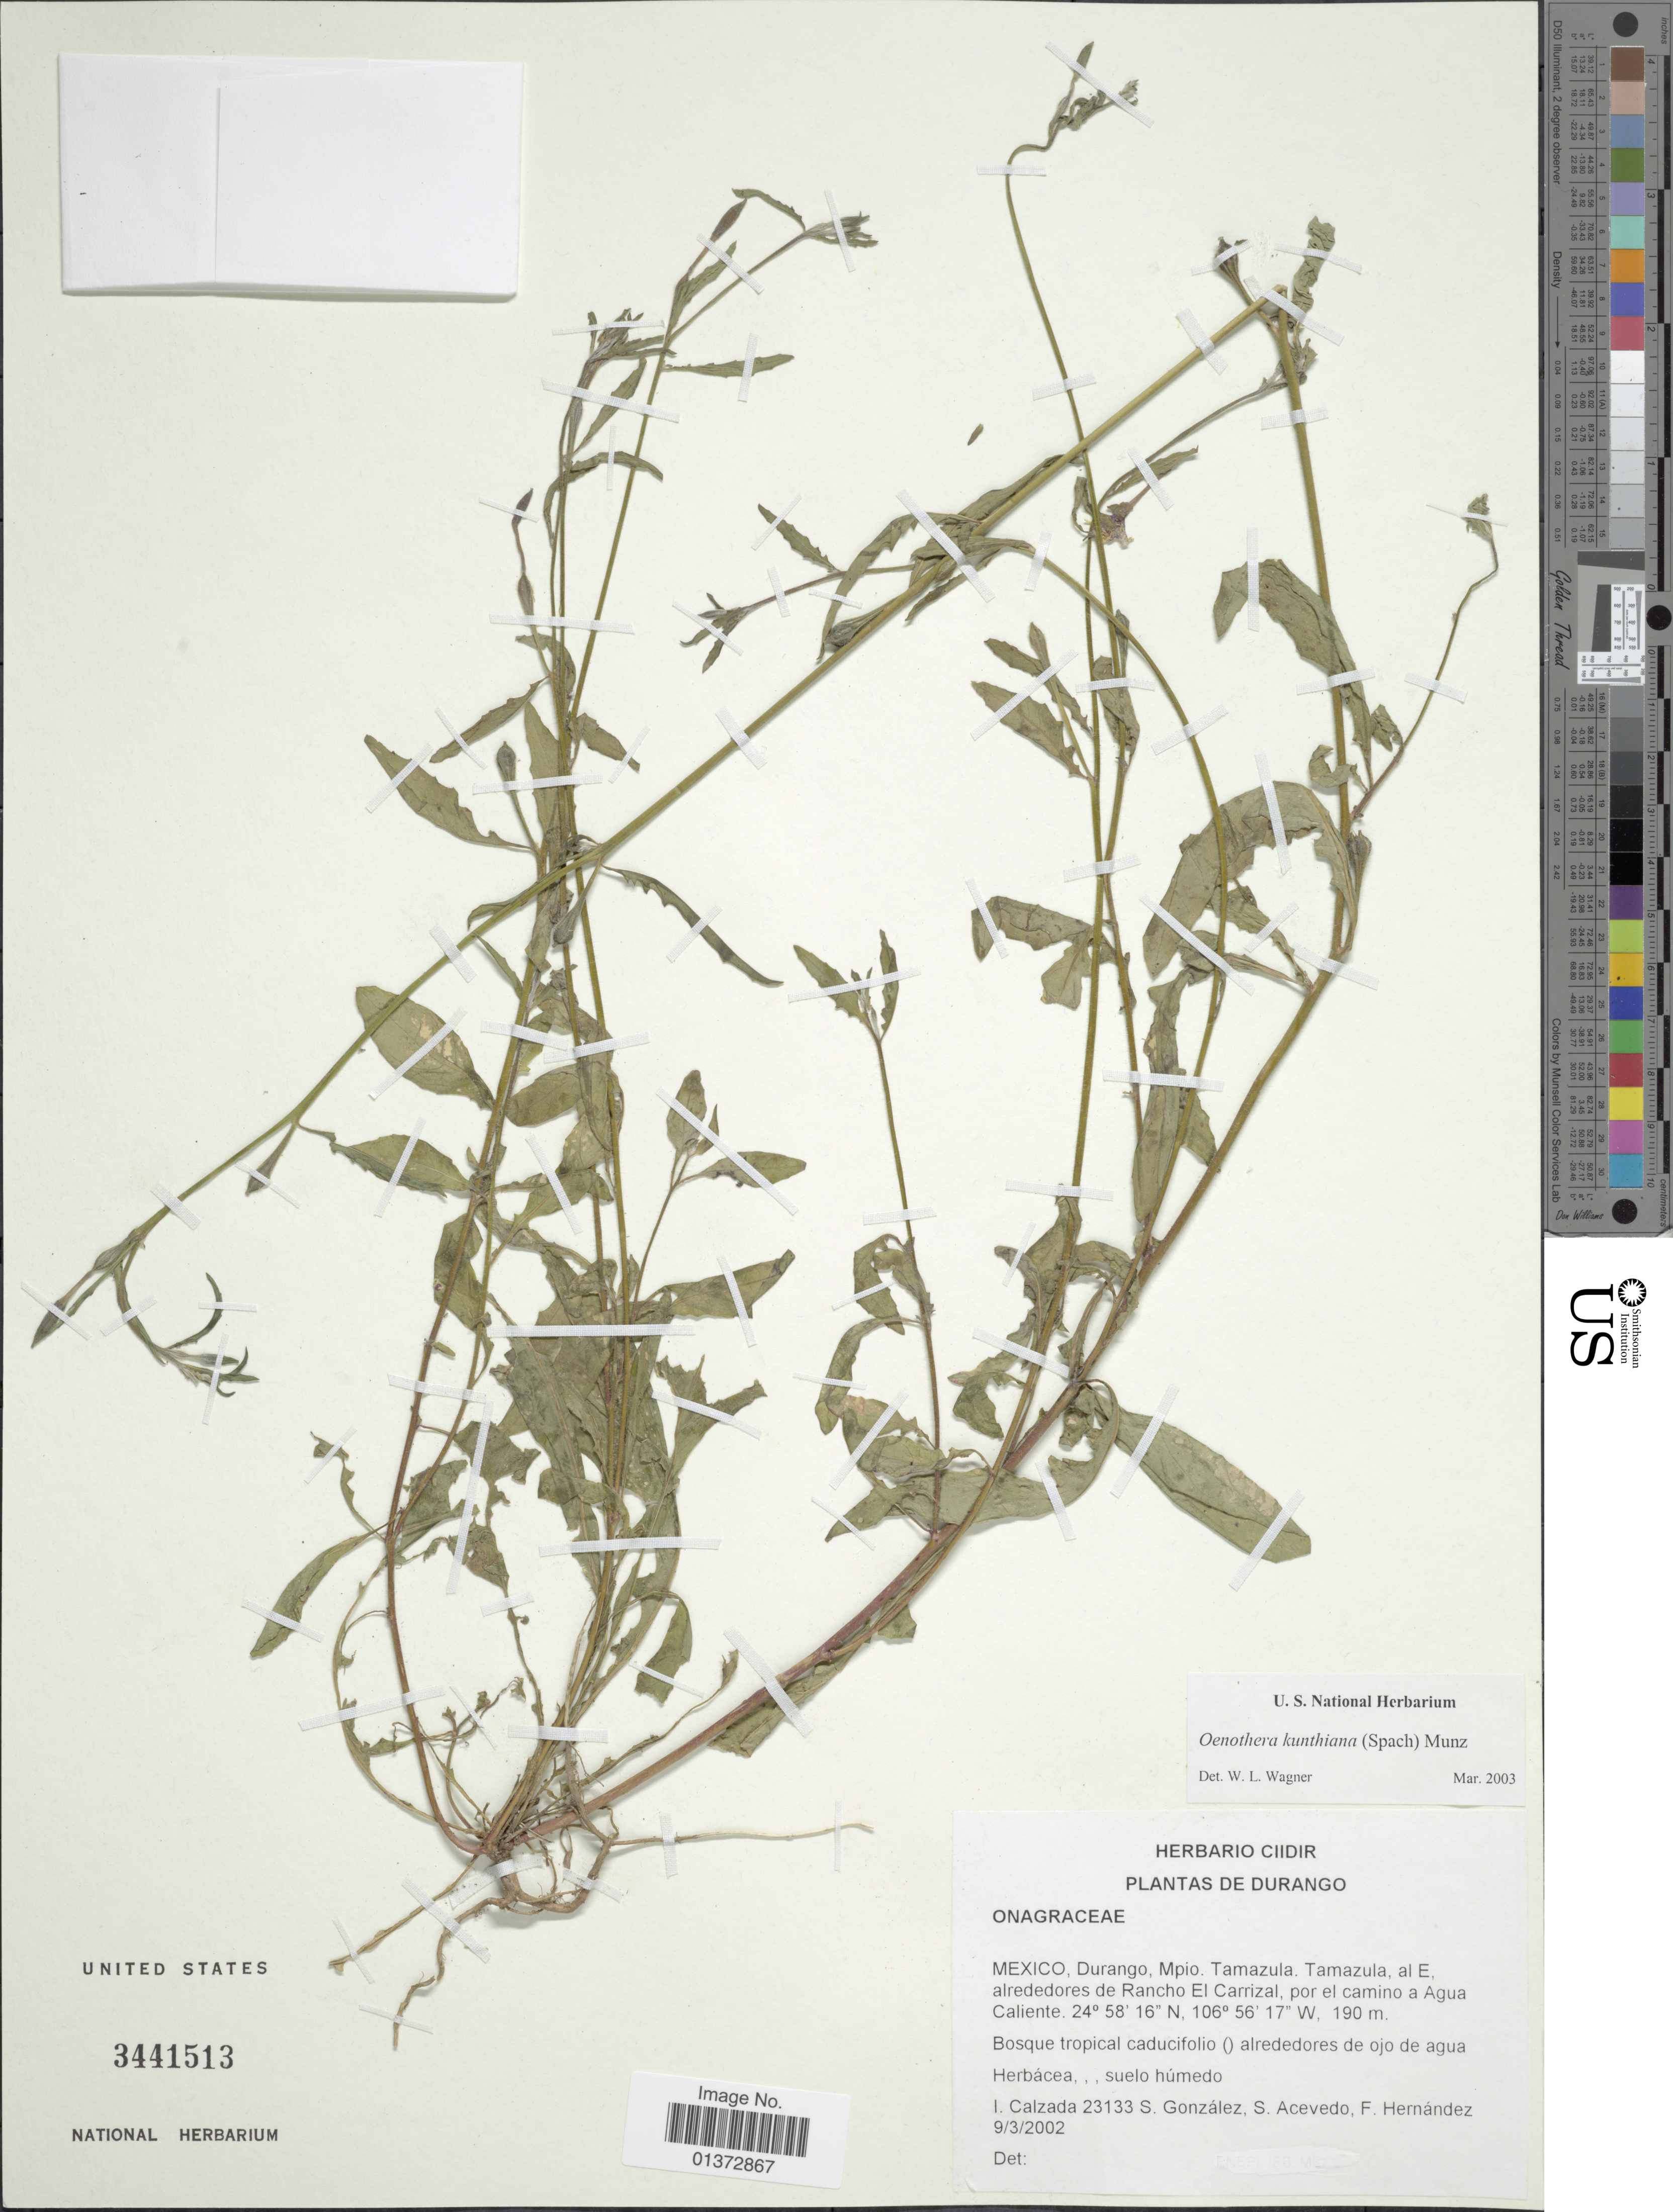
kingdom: Plantae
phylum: Tracheophyta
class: Magnoliopsida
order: Myrtales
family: Onagraceae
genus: Oenothera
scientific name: Oenothera kunthiana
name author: (Spach) Munz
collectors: I. Calzada, S. González, S. Acevedo & F. Hernandez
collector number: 23133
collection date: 2002-03-09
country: Mexico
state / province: Durango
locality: Mpio. Tamazula, Tamazula, al E, alrededores de Rancho El Carrizal, por el camino a Agua Caliente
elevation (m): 190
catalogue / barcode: US 3441513